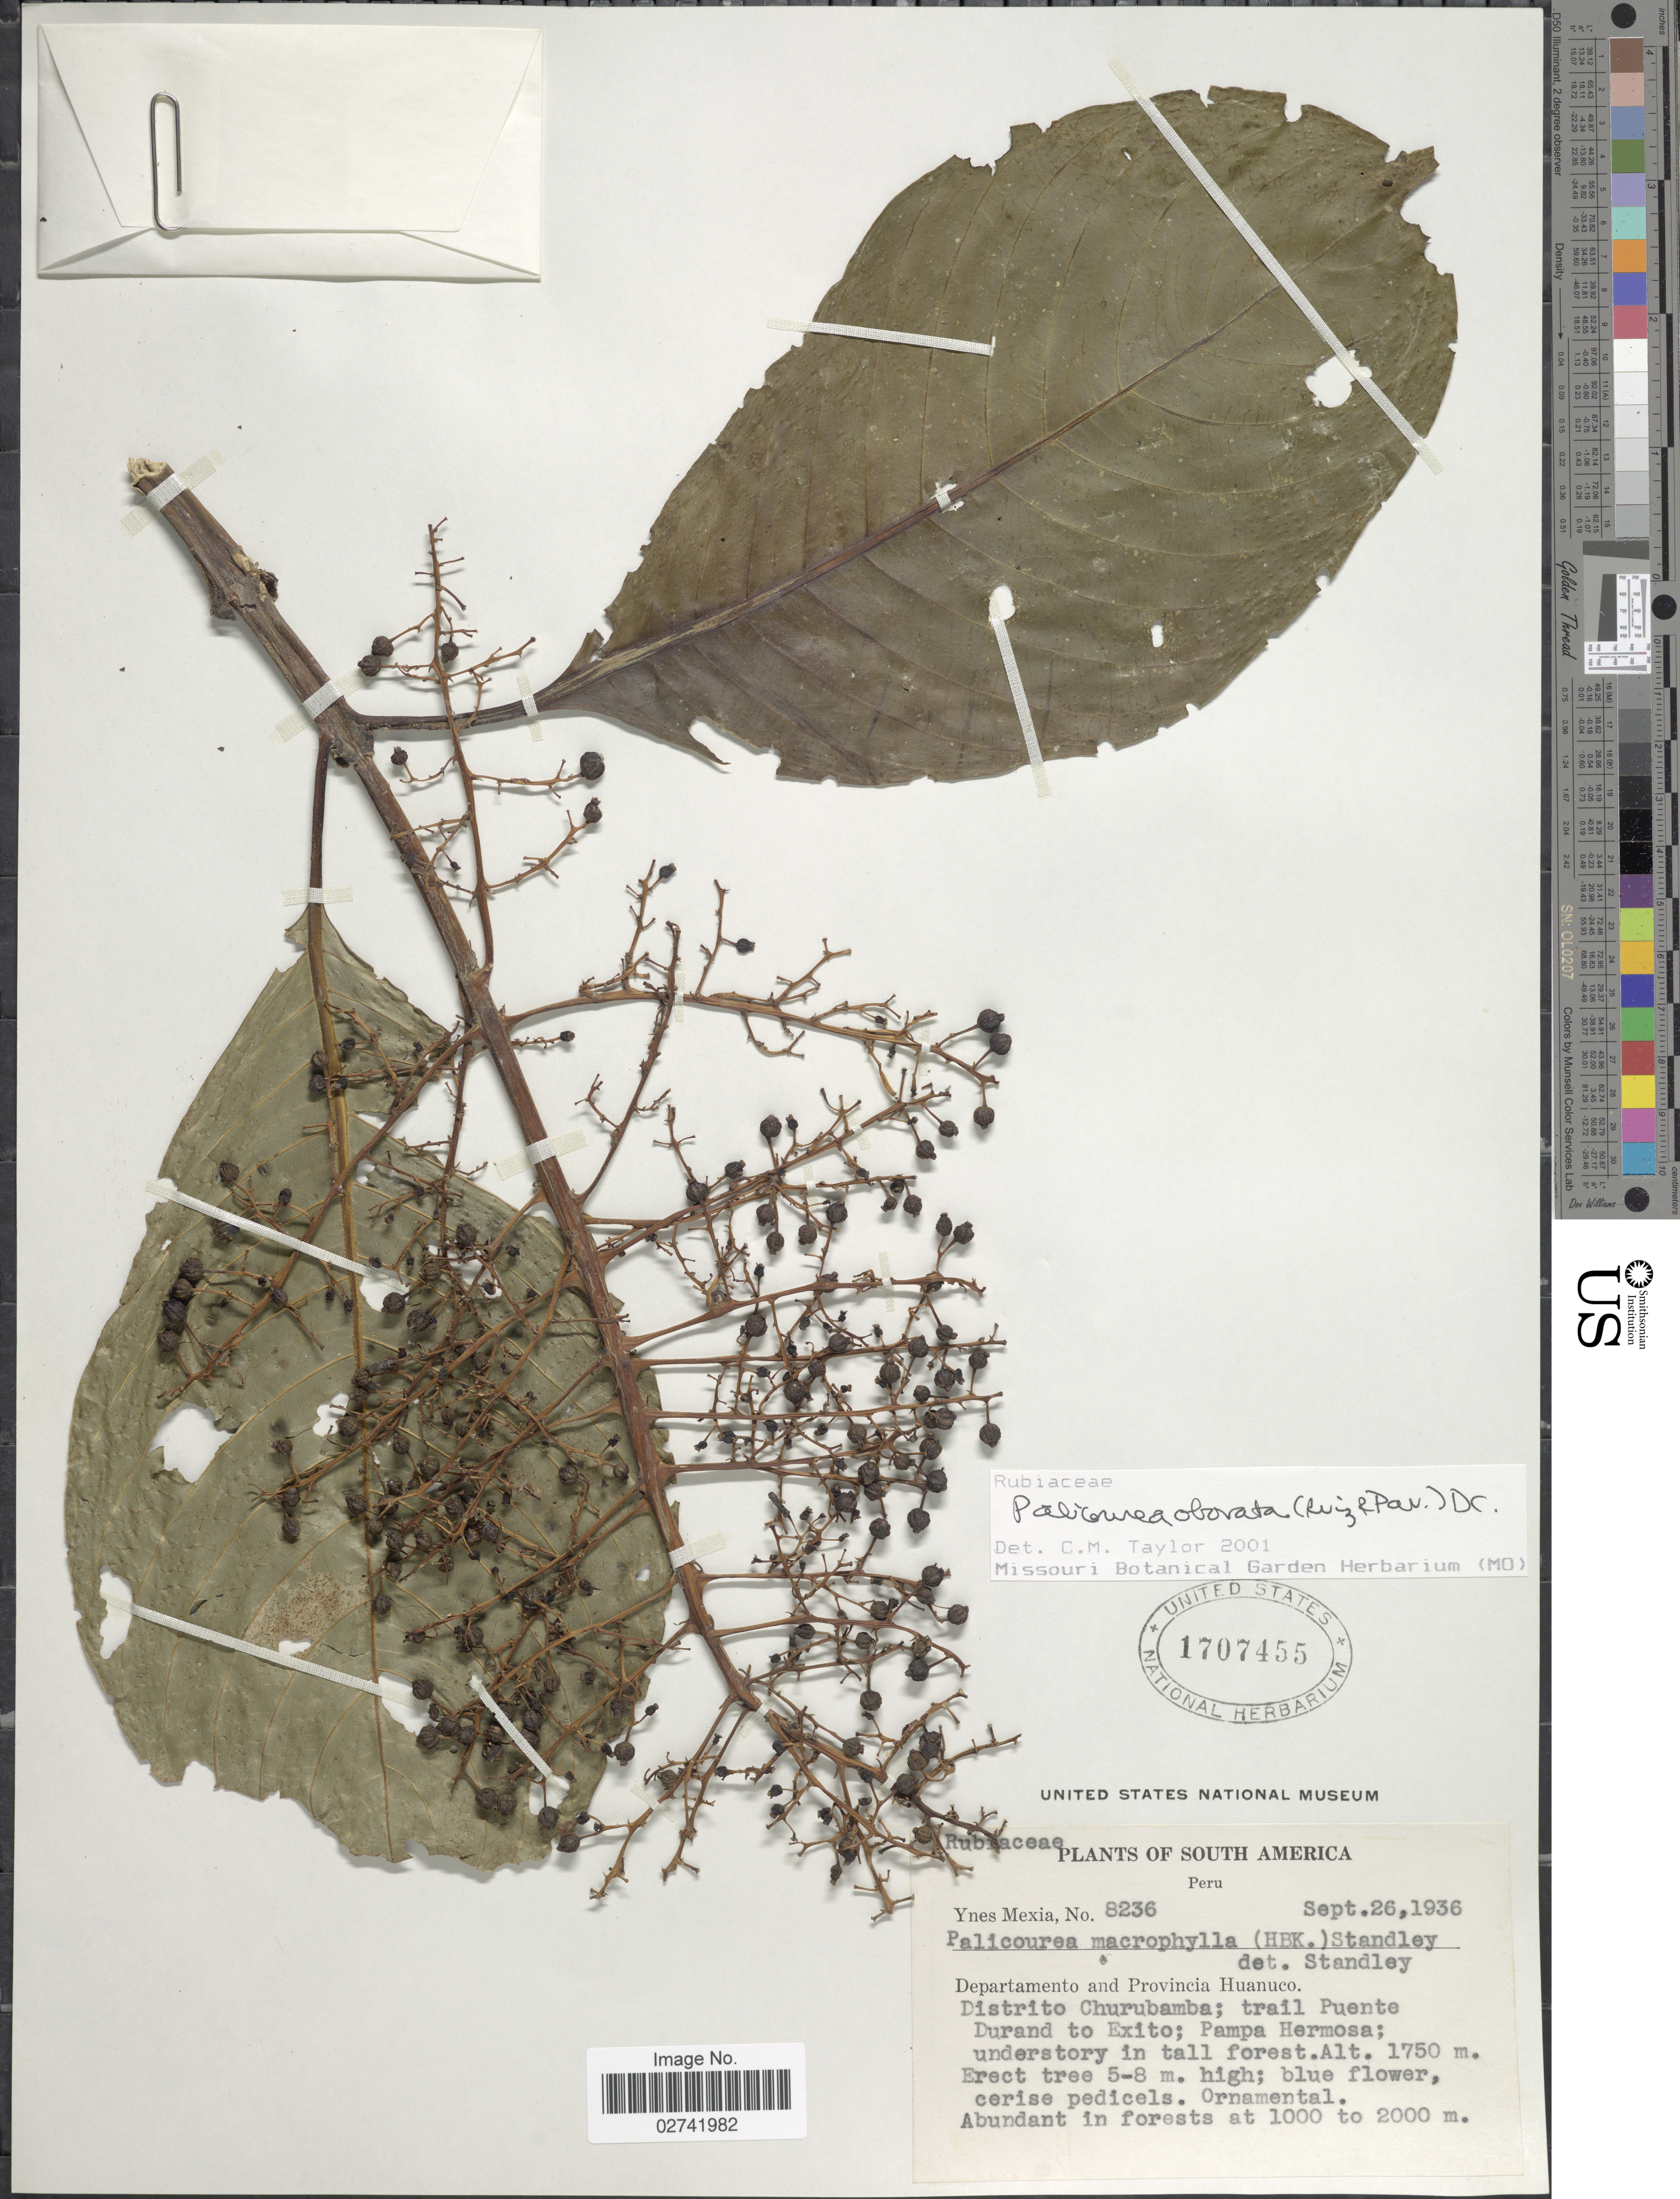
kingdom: Plantae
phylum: Tracheophyta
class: Magnoliopsida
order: Gentianales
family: Rubiaceae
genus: Palicourea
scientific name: Palicourea obovata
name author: (Ruiz & Pav.) DC.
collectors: Y. Mexia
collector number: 8236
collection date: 1936-09-26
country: Peru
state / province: Huánuco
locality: Provincia Huanuco. Distrito Churubamba; trail Puente Durand to Exito; Pampa Hermosa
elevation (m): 1750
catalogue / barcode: US 1707455